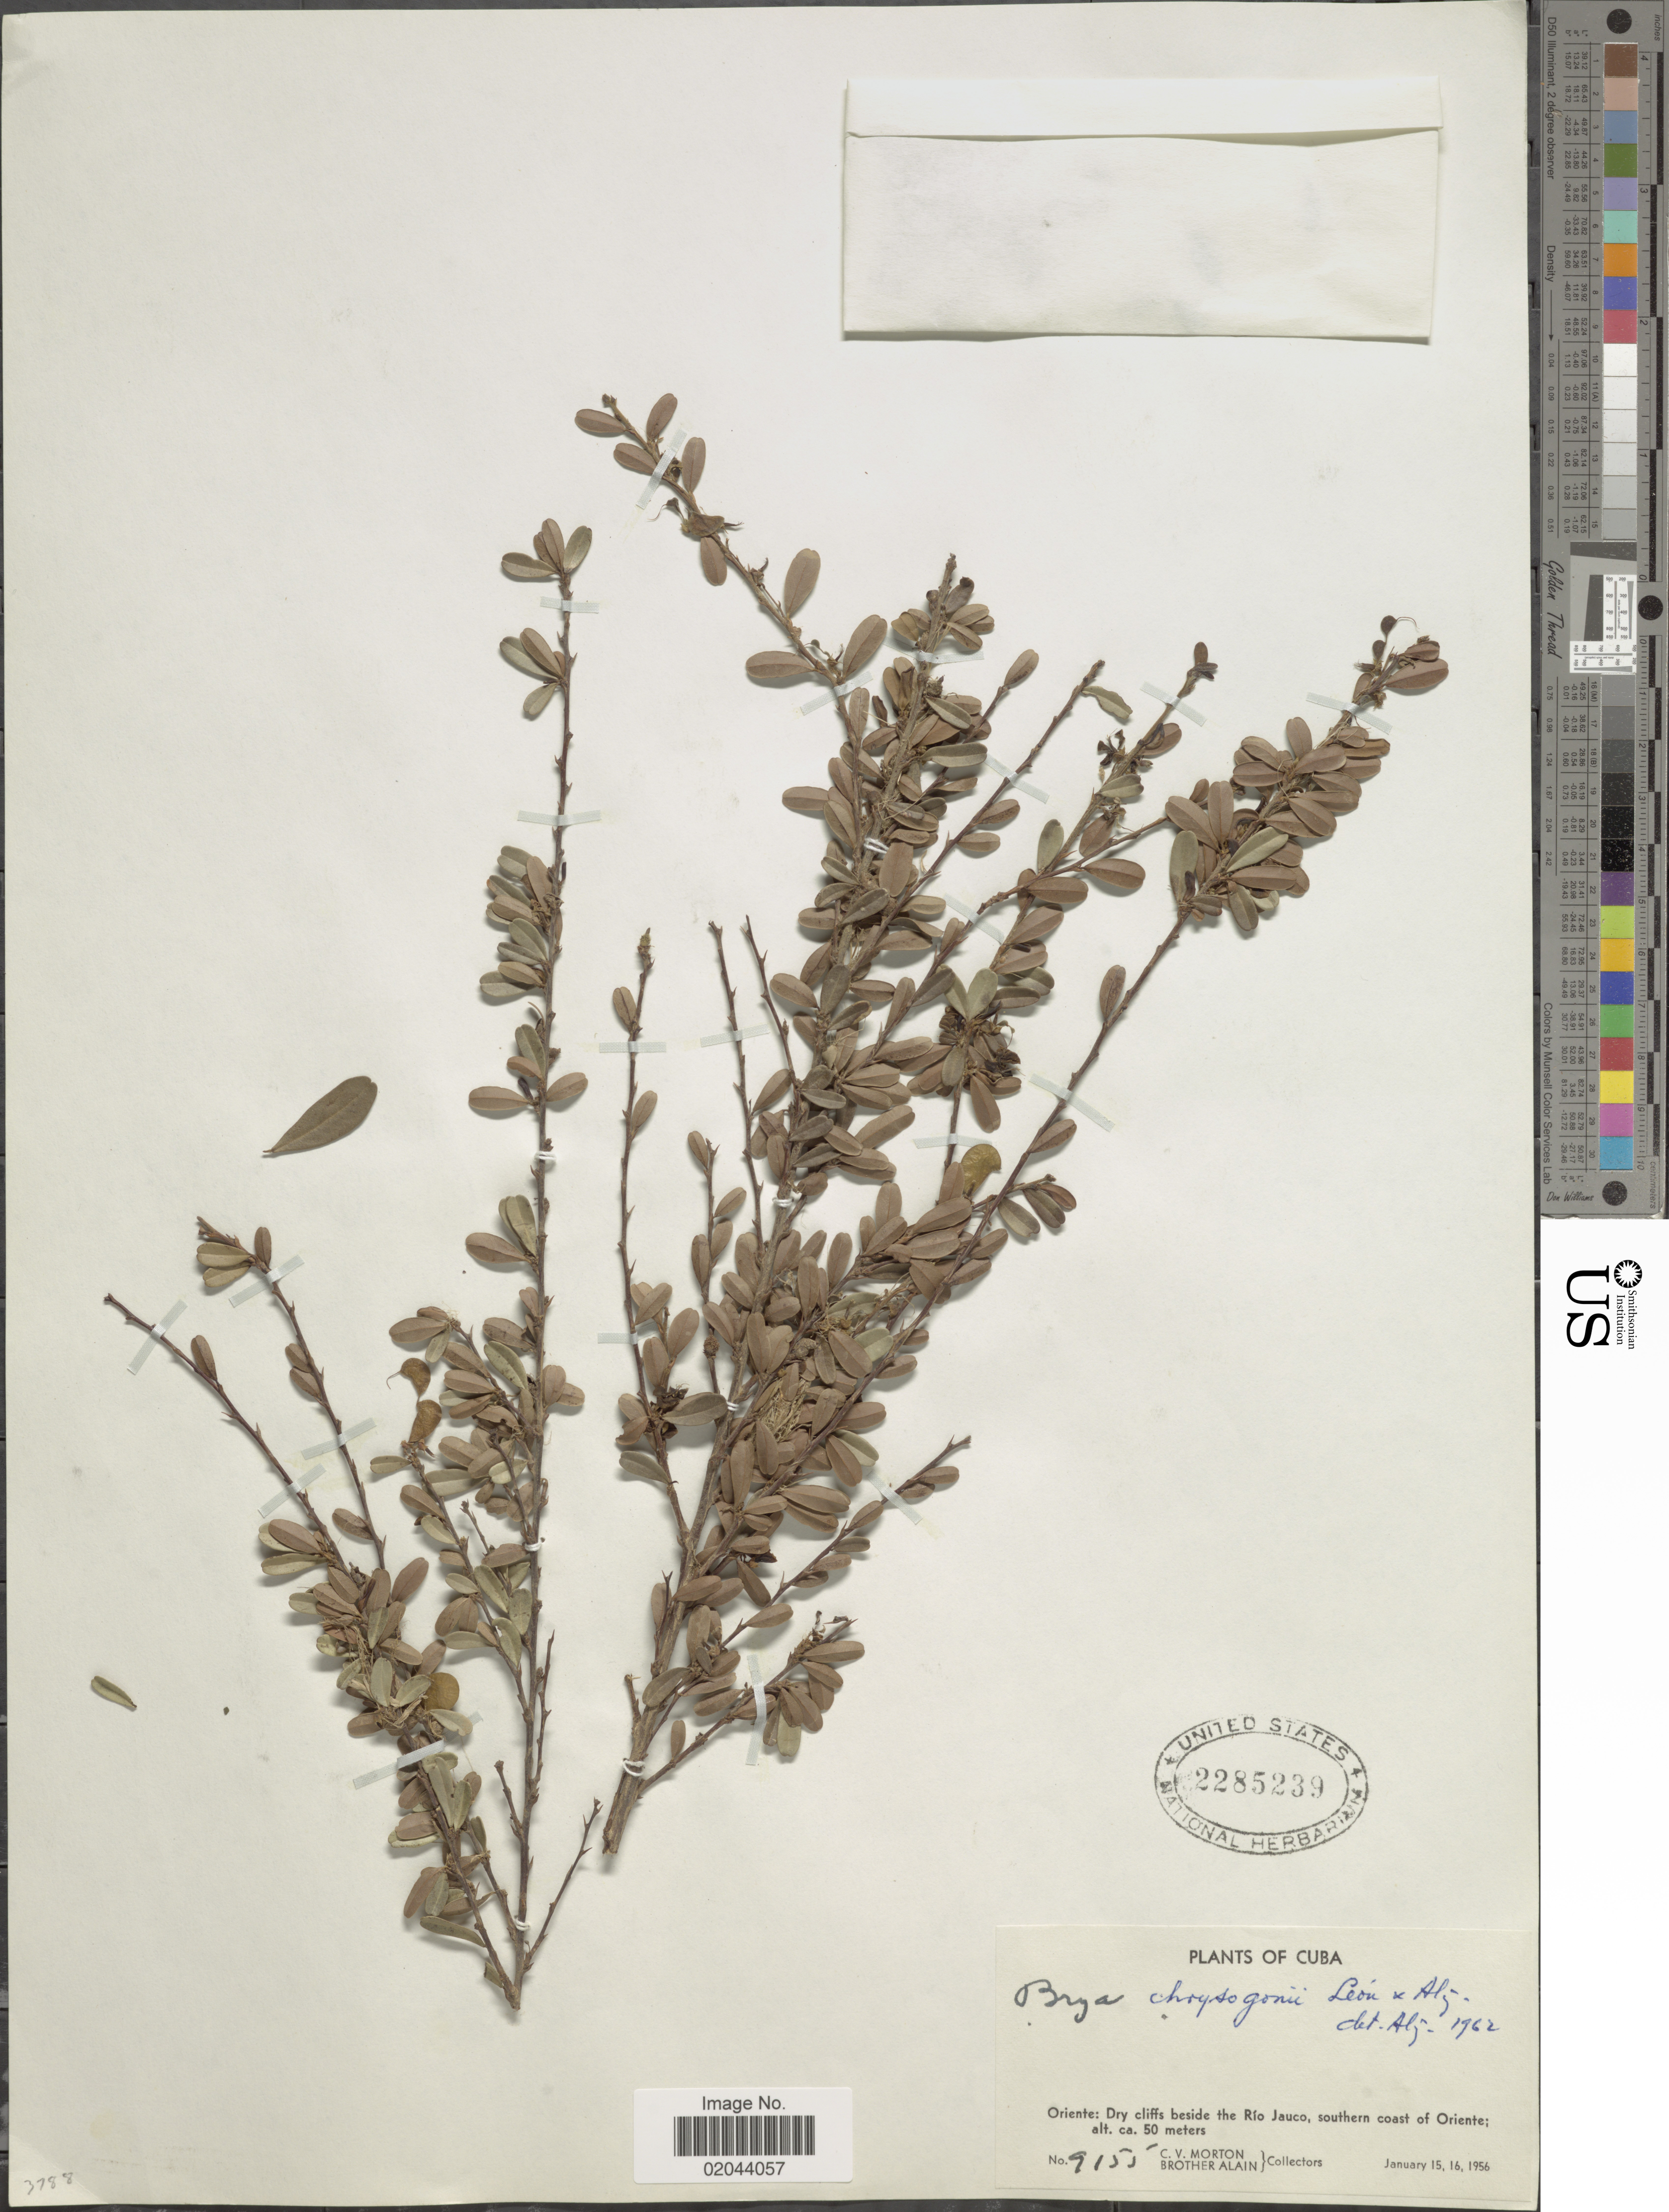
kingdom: Plantae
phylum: Tracheophyta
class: Magnoliopsida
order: Fabales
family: Fabaceae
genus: Brya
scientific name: Brya chrysogonii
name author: León & Alain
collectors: C. V. Morton & Bro. Alain - DO NOT USE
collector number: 9155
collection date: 1956-01-15/1956-01-16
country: Cuba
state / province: Oriente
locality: Dry cliffs beside the Río Jauco, southern coast of Oriente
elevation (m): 50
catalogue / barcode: US 2285239